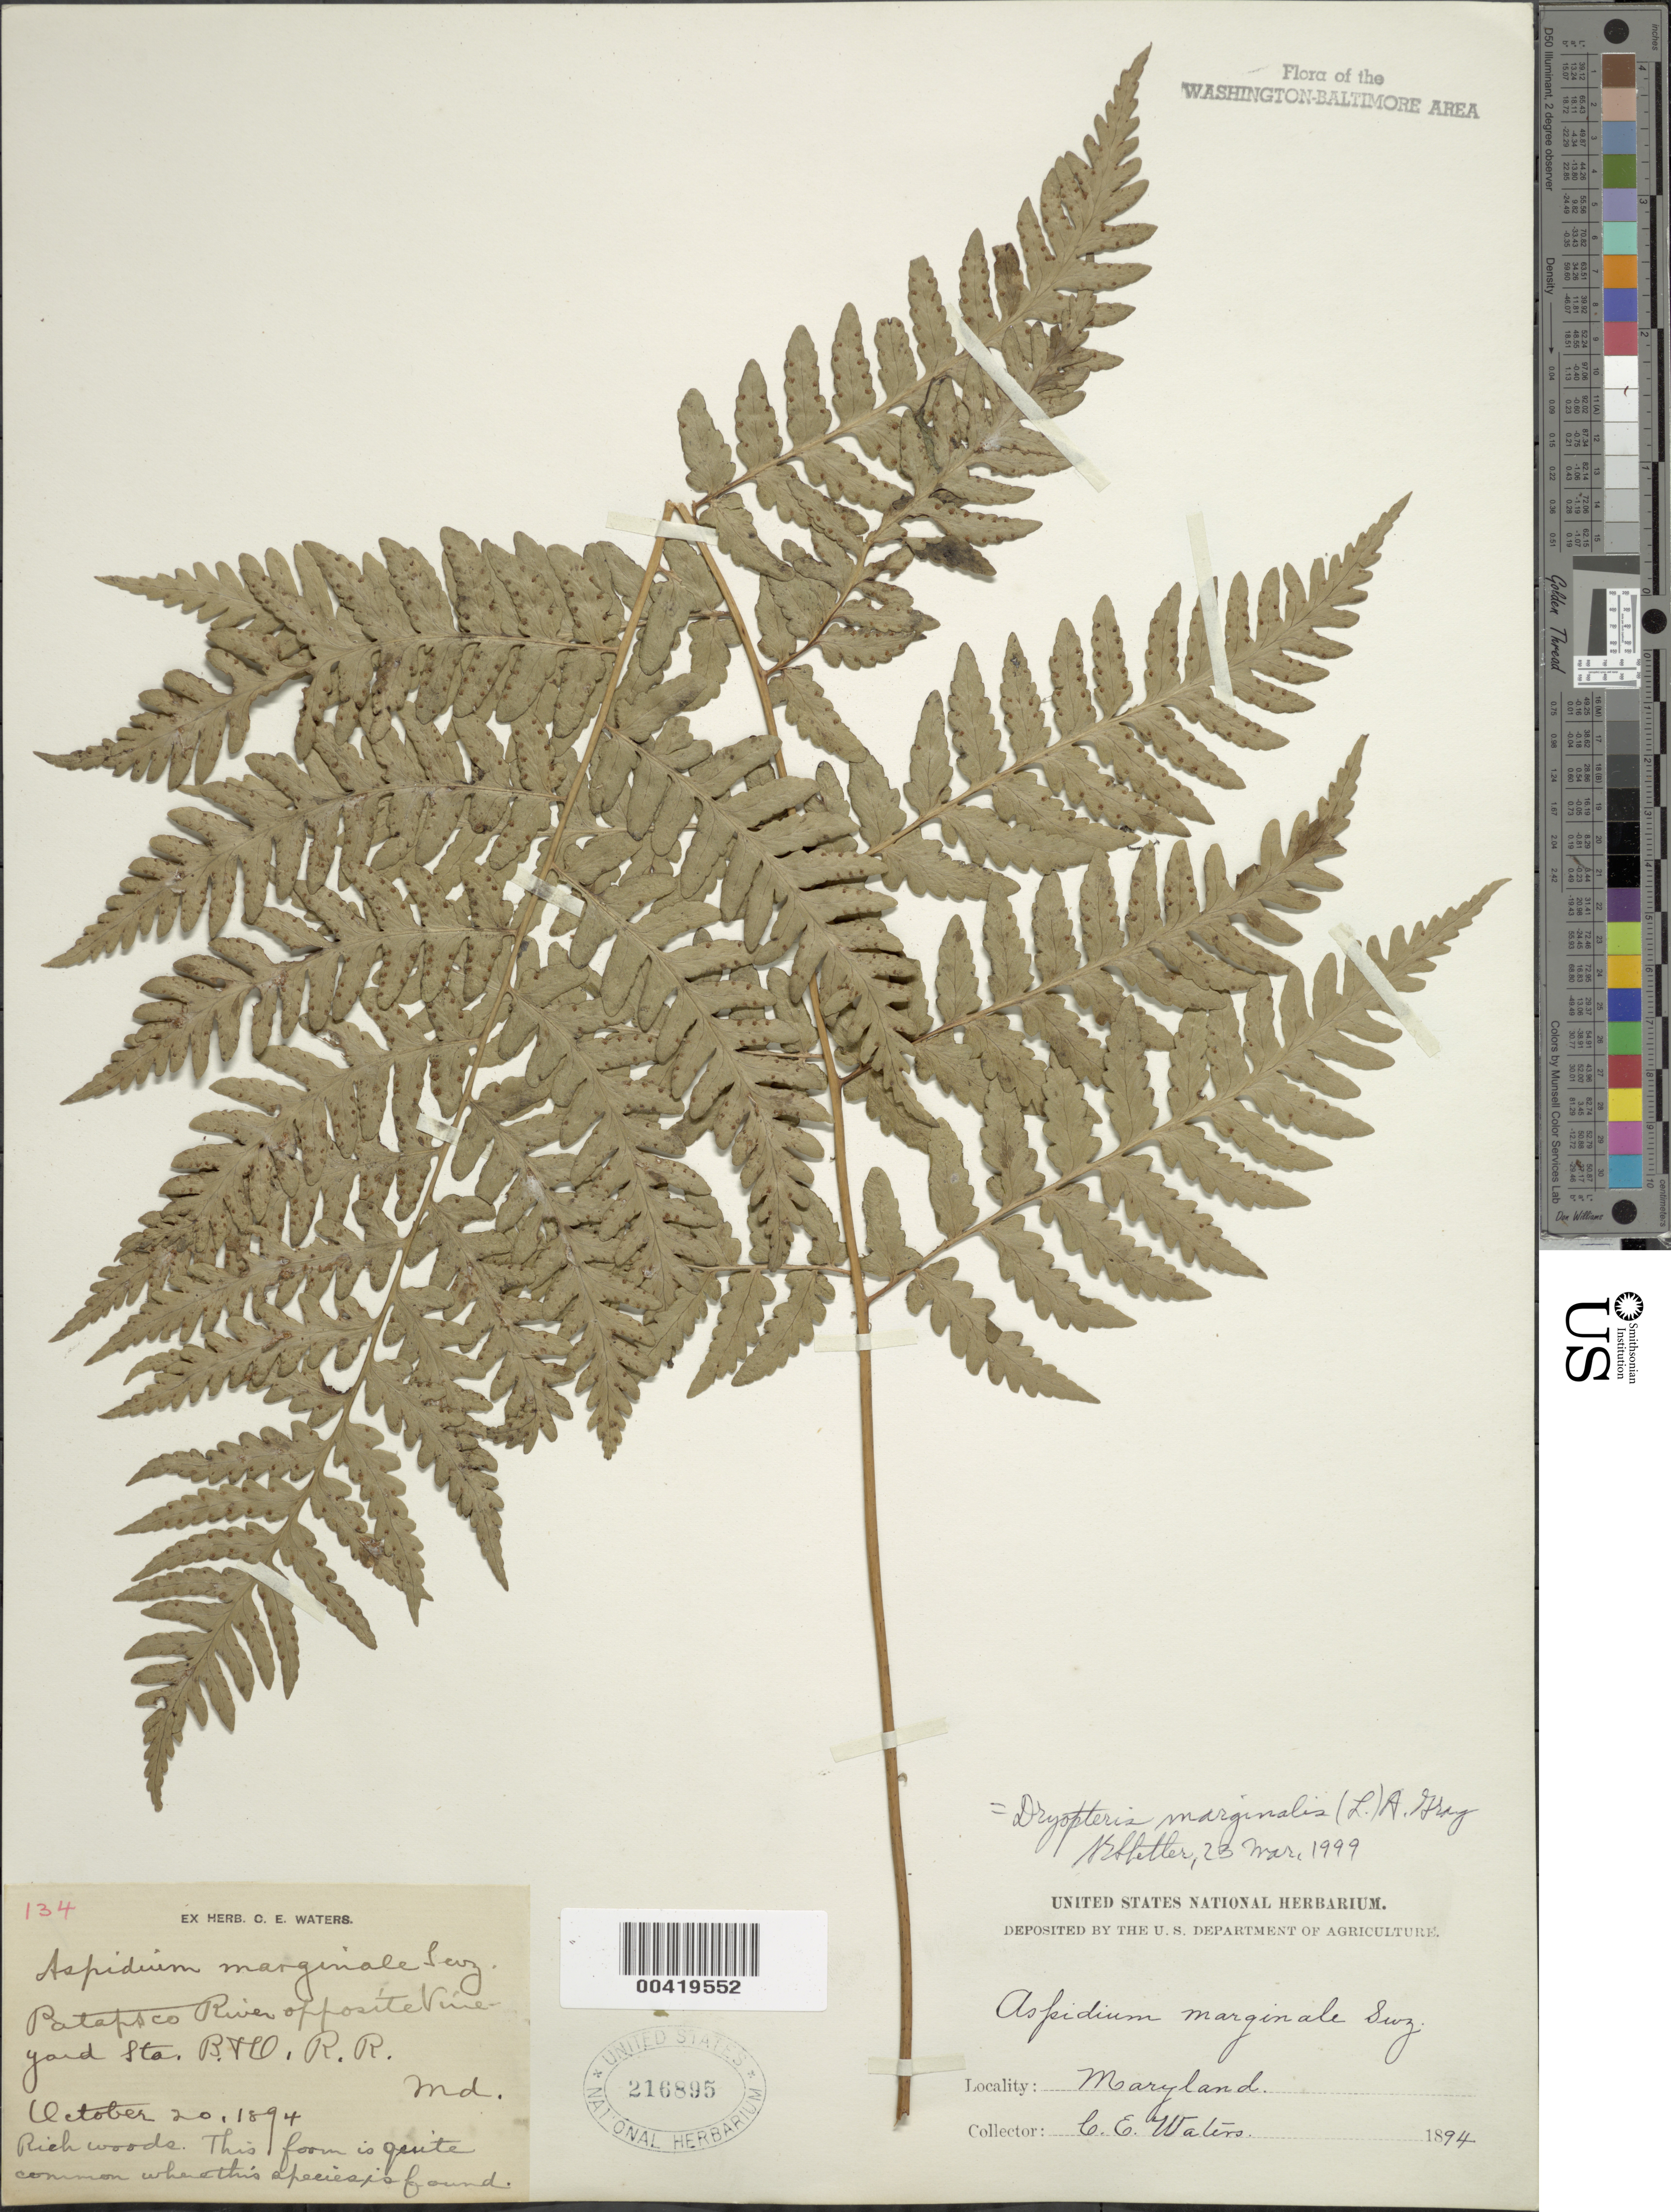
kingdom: Plantae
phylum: Tracheophyta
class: Polypodiopsida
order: Polypodiales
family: Dryopteridaceae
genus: Dryopteris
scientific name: Dryopteris marginalis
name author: (L.) A. Gray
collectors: C. Waters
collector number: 134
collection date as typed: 20 Oct 1894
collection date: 1894-10-20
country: United States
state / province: Maryland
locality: Patapsco River opposite Vineyard Station, B and O Railroad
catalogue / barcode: US 216895